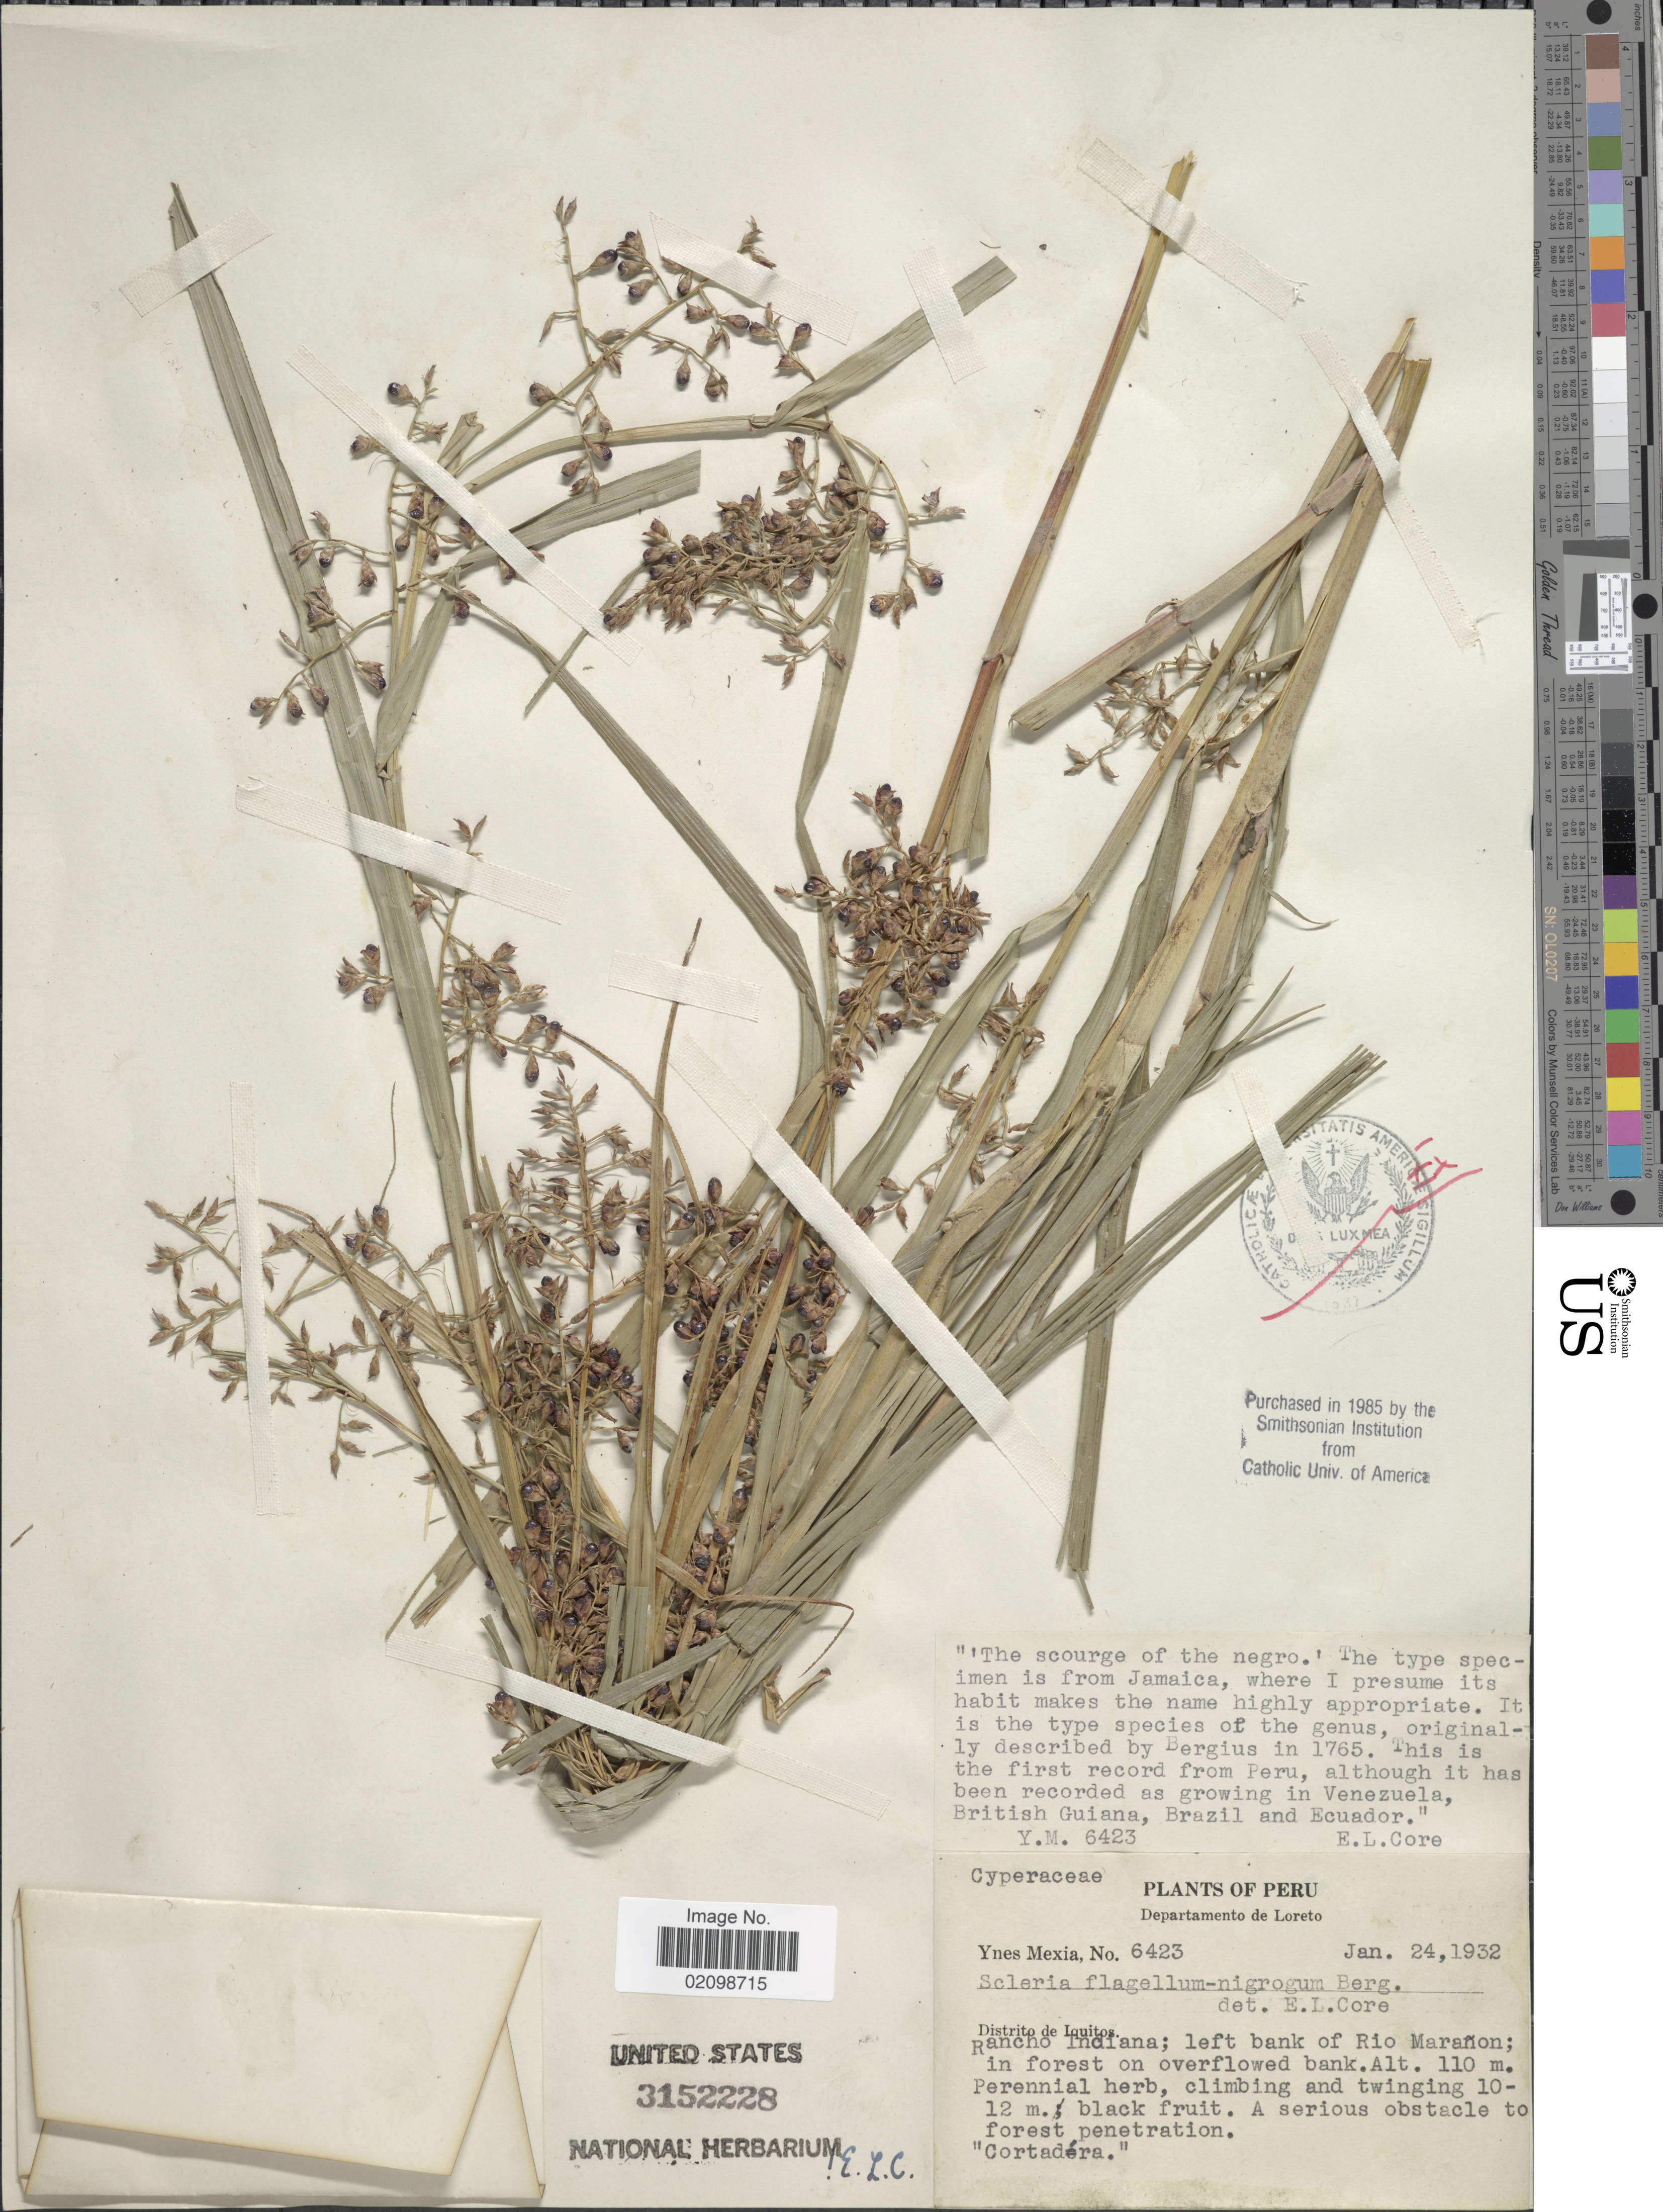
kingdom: Plantae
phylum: Tracheophyta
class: Liliopsida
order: Poales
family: Cyperaceae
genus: Scleria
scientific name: Scleria flagellum-nigrorum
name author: P.J. Bergius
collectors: Y. Mexia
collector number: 6423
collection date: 1932-01-24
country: Peru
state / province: Loreto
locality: Departamento de Loreto Distrito de Iquitos, Rancho Indiana; left bank of Rio Marana; in forest on overflowed bank.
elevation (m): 110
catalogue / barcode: US 3152228